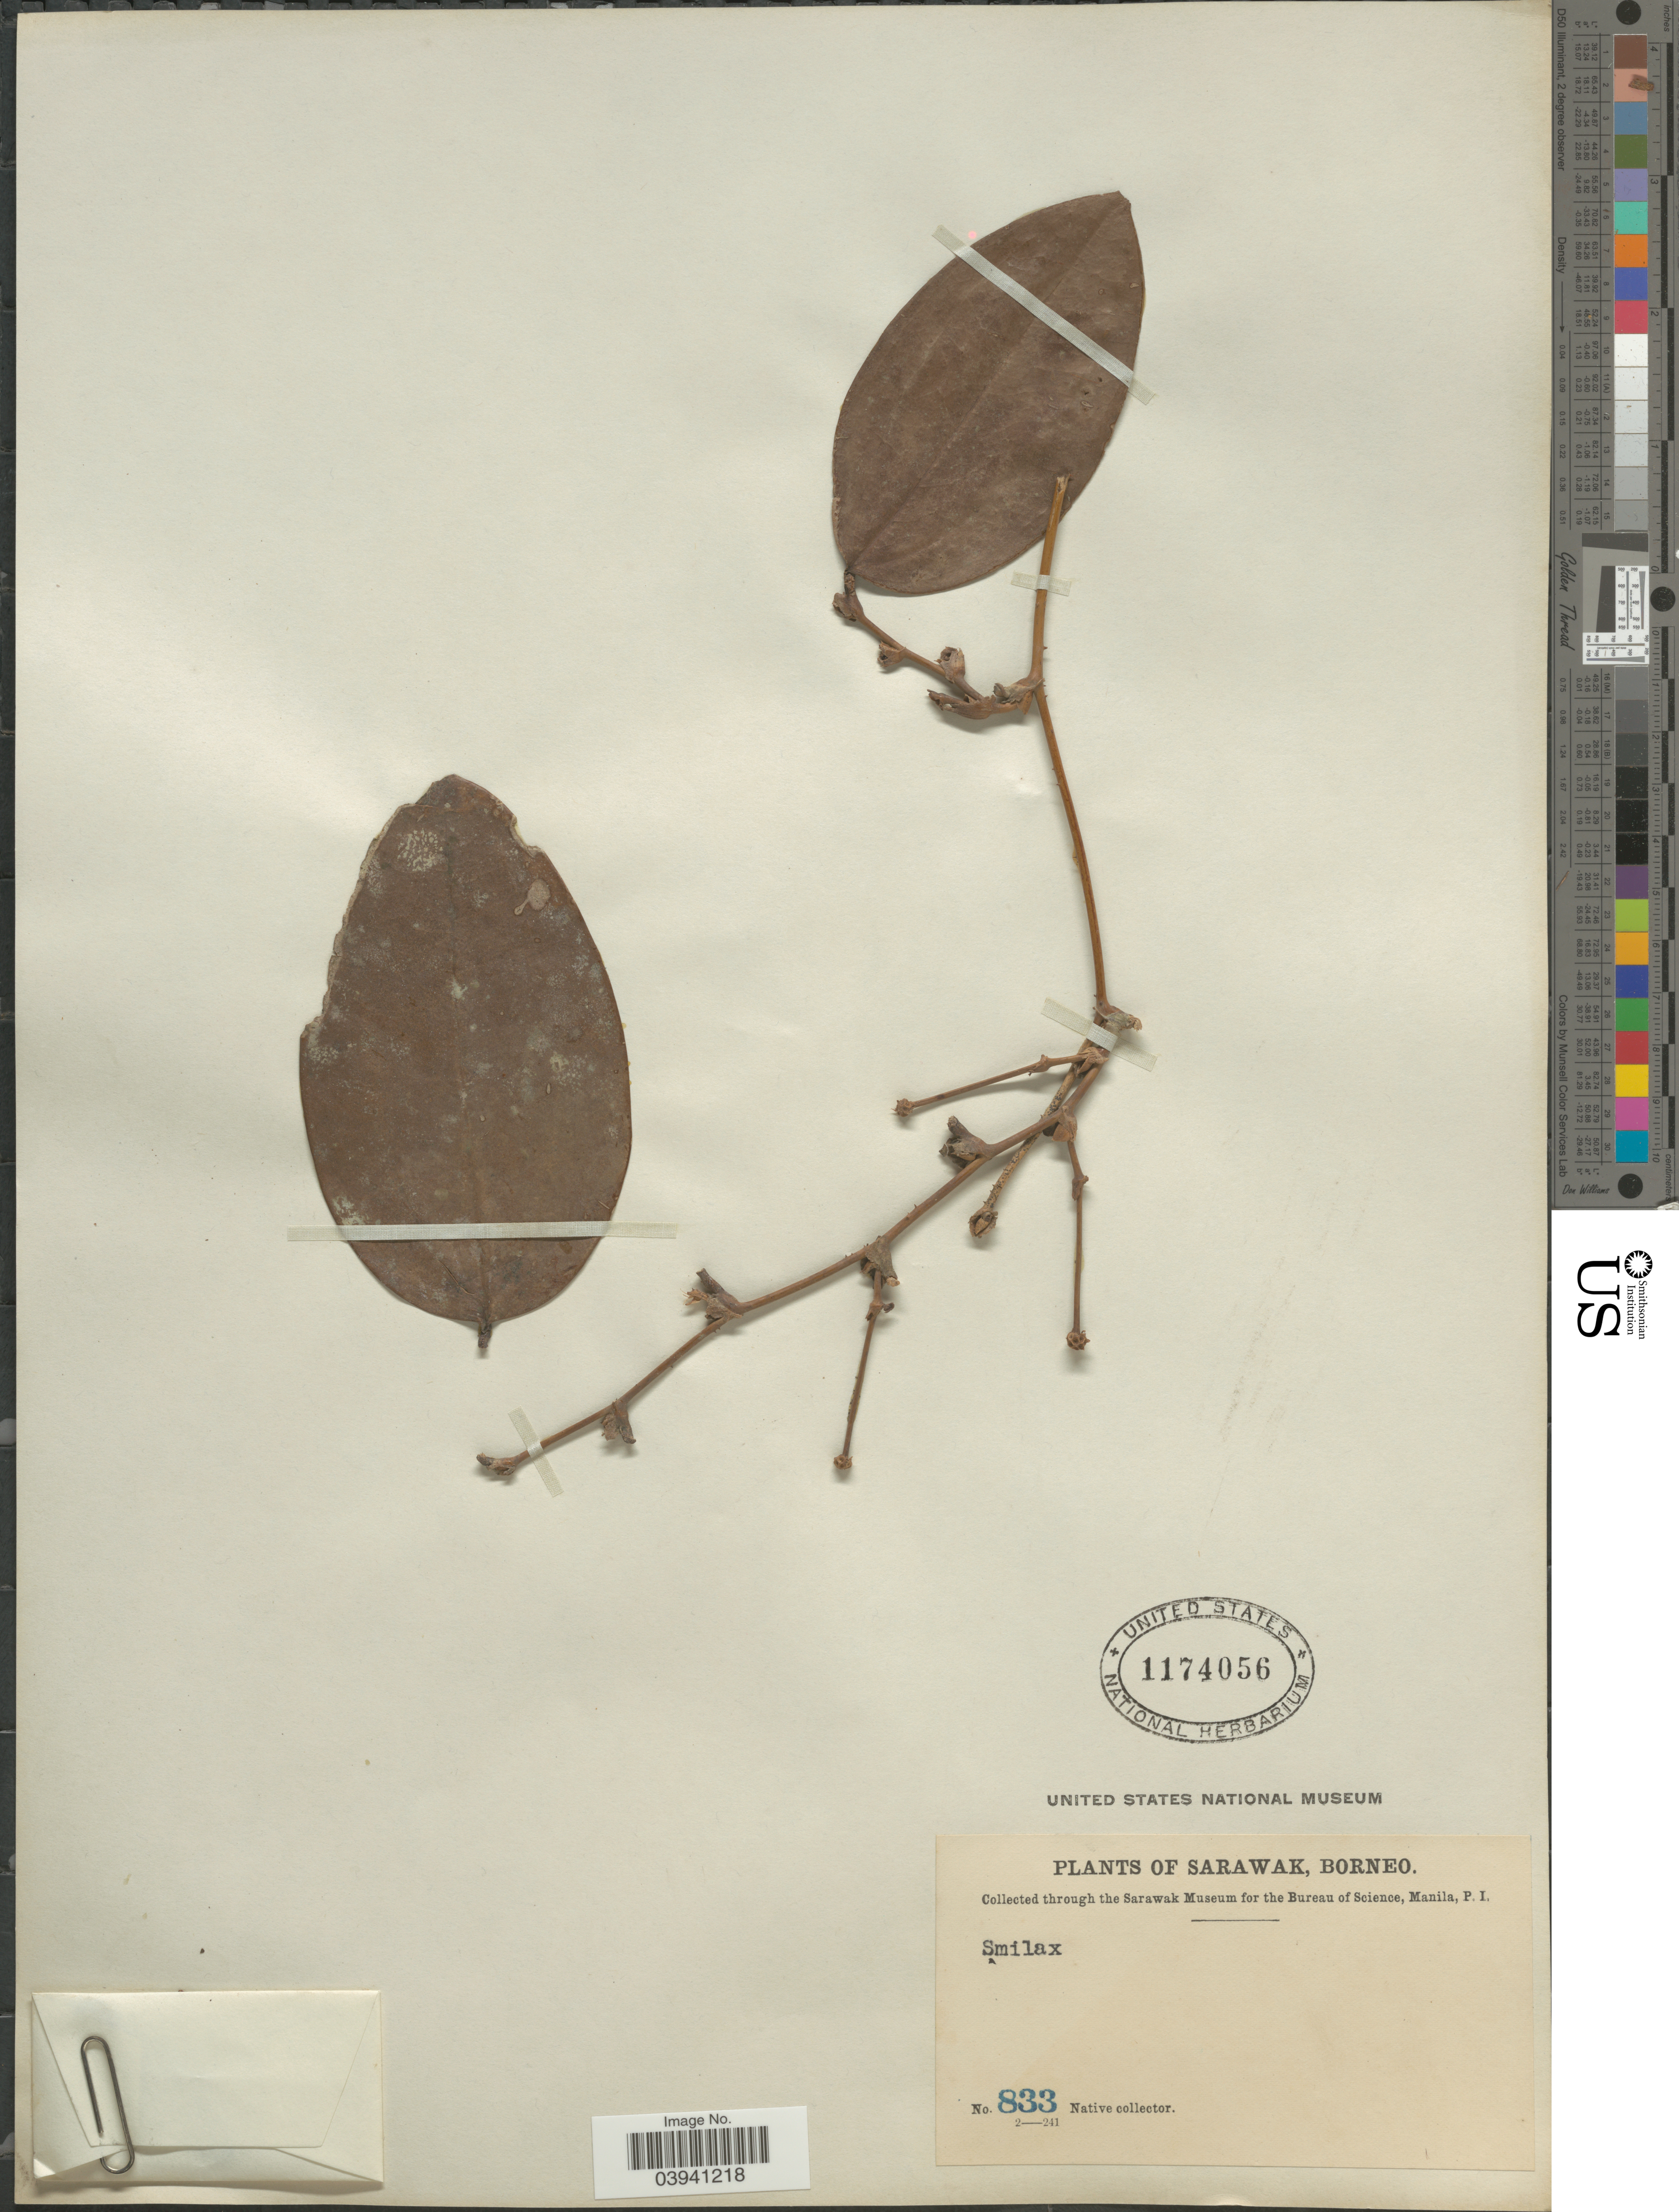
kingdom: Plantae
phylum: Tracheophyta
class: Liliopsida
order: Liliales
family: Smilacaceae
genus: Smilax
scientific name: Smilax sp.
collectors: Native collector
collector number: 833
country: Malaysia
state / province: Sarawak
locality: Borneo.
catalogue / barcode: US 1174056